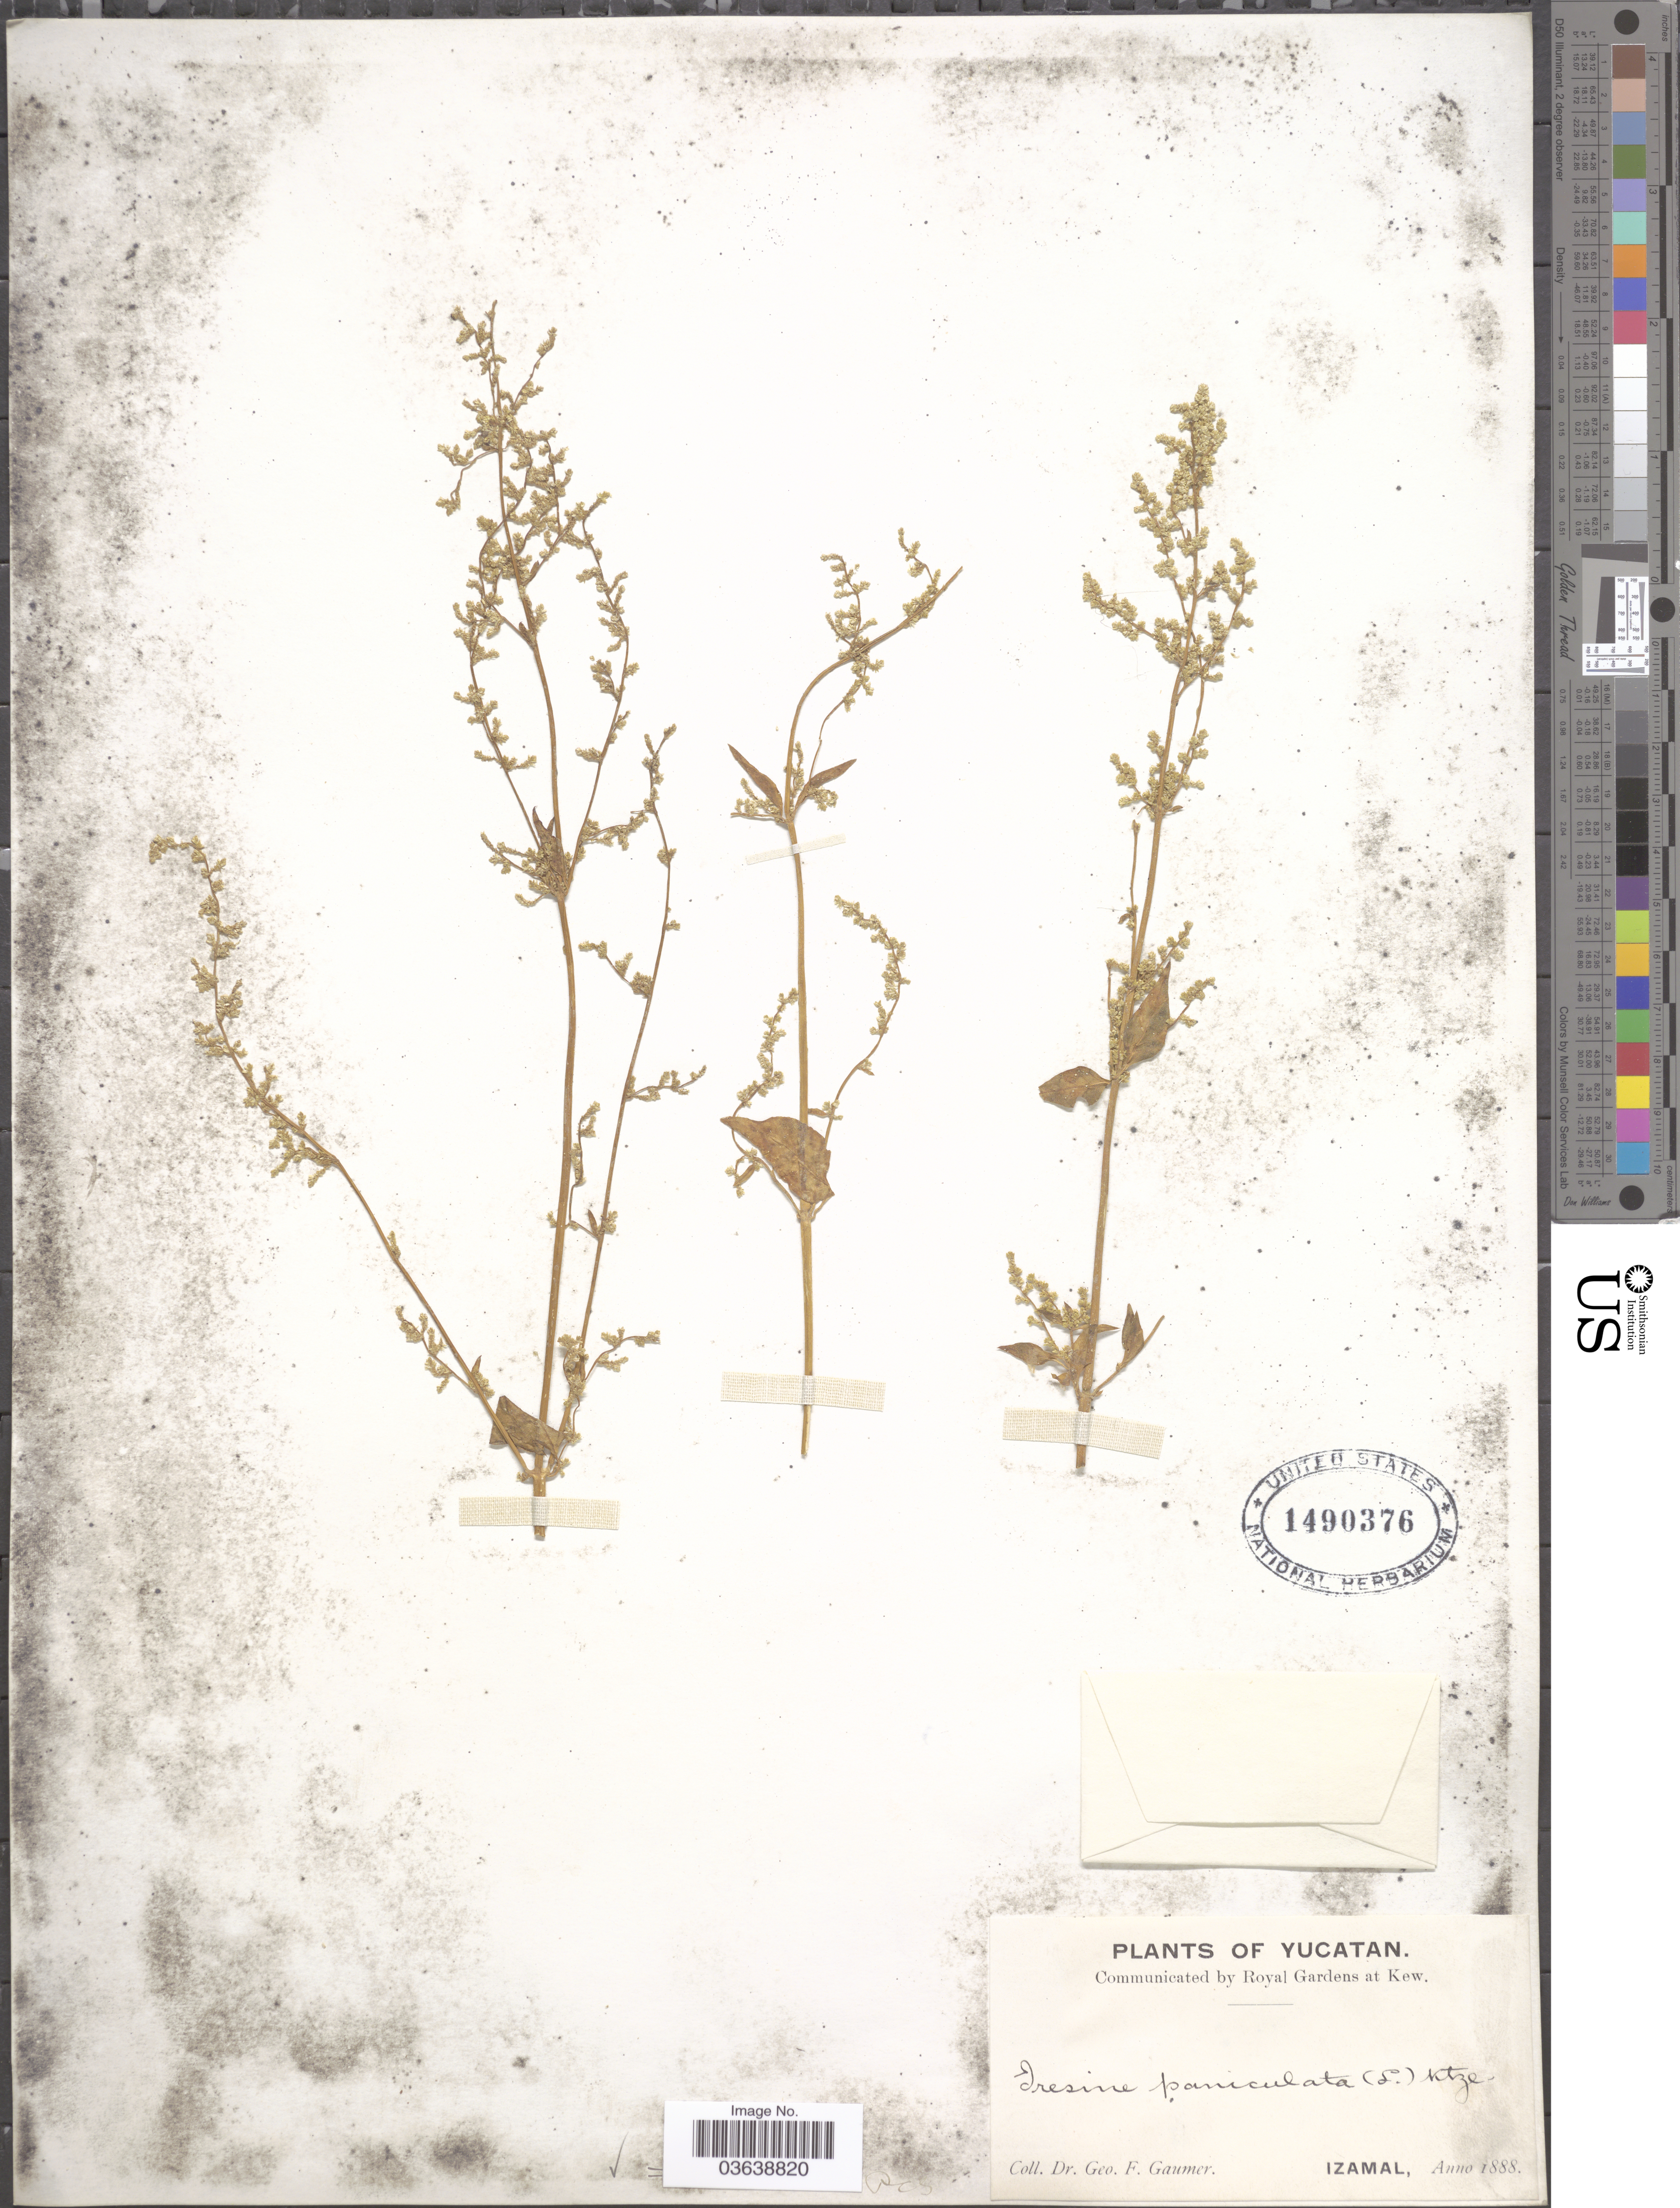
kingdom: Plantae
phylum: Tracheophyta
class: Magnoliopsida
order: Caryophyllales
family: Amaranthaceae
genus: Iresine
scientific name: Iresine celosia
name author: L.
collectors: G. F. Gaumer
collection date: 1888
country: Mexico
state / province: Yucatán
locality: Izamal.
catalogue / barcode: US 1490376